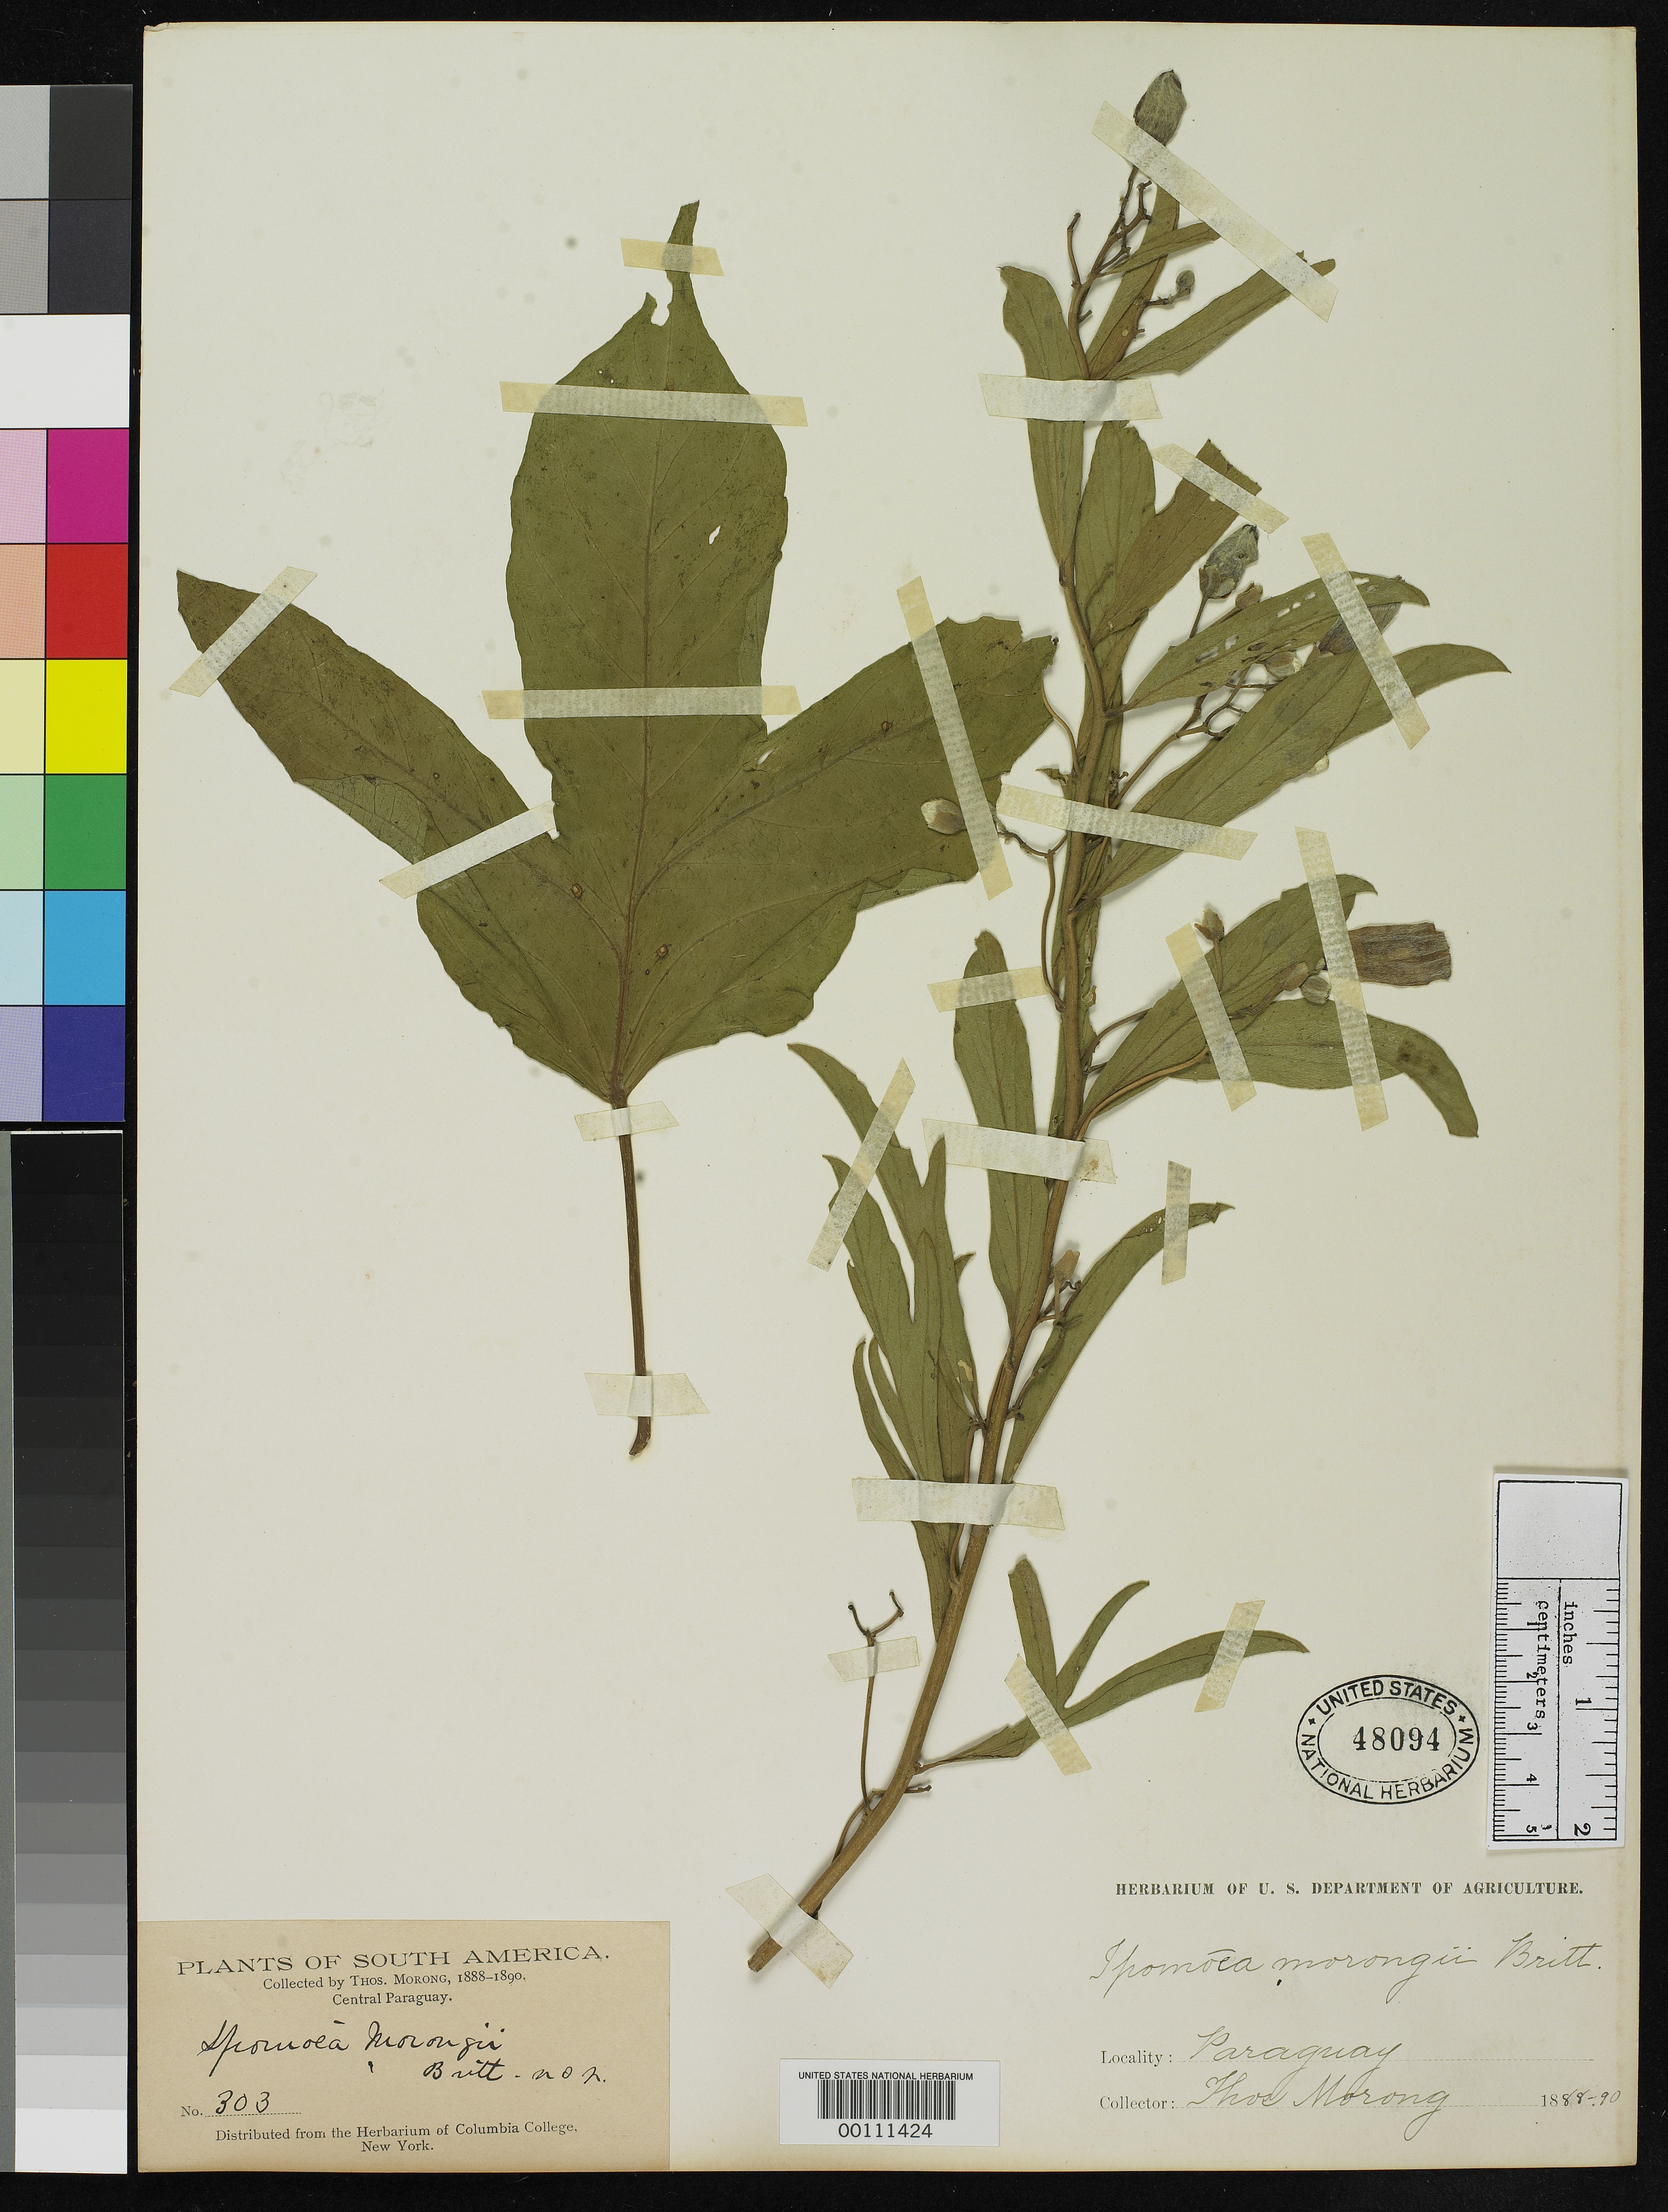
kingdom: Plantae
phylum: Tracheophyta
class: Magnoliopsida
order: Solanales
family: Convolvulaceae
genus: Ipomoea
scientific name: Ipomoea morongii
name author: Britton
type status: Isotype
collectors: T. Morong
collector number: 303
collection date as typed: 1888 to -- --- 1890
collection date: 1888/1890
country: Paraguay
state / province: Central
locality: Luque.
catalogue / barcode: US 48094